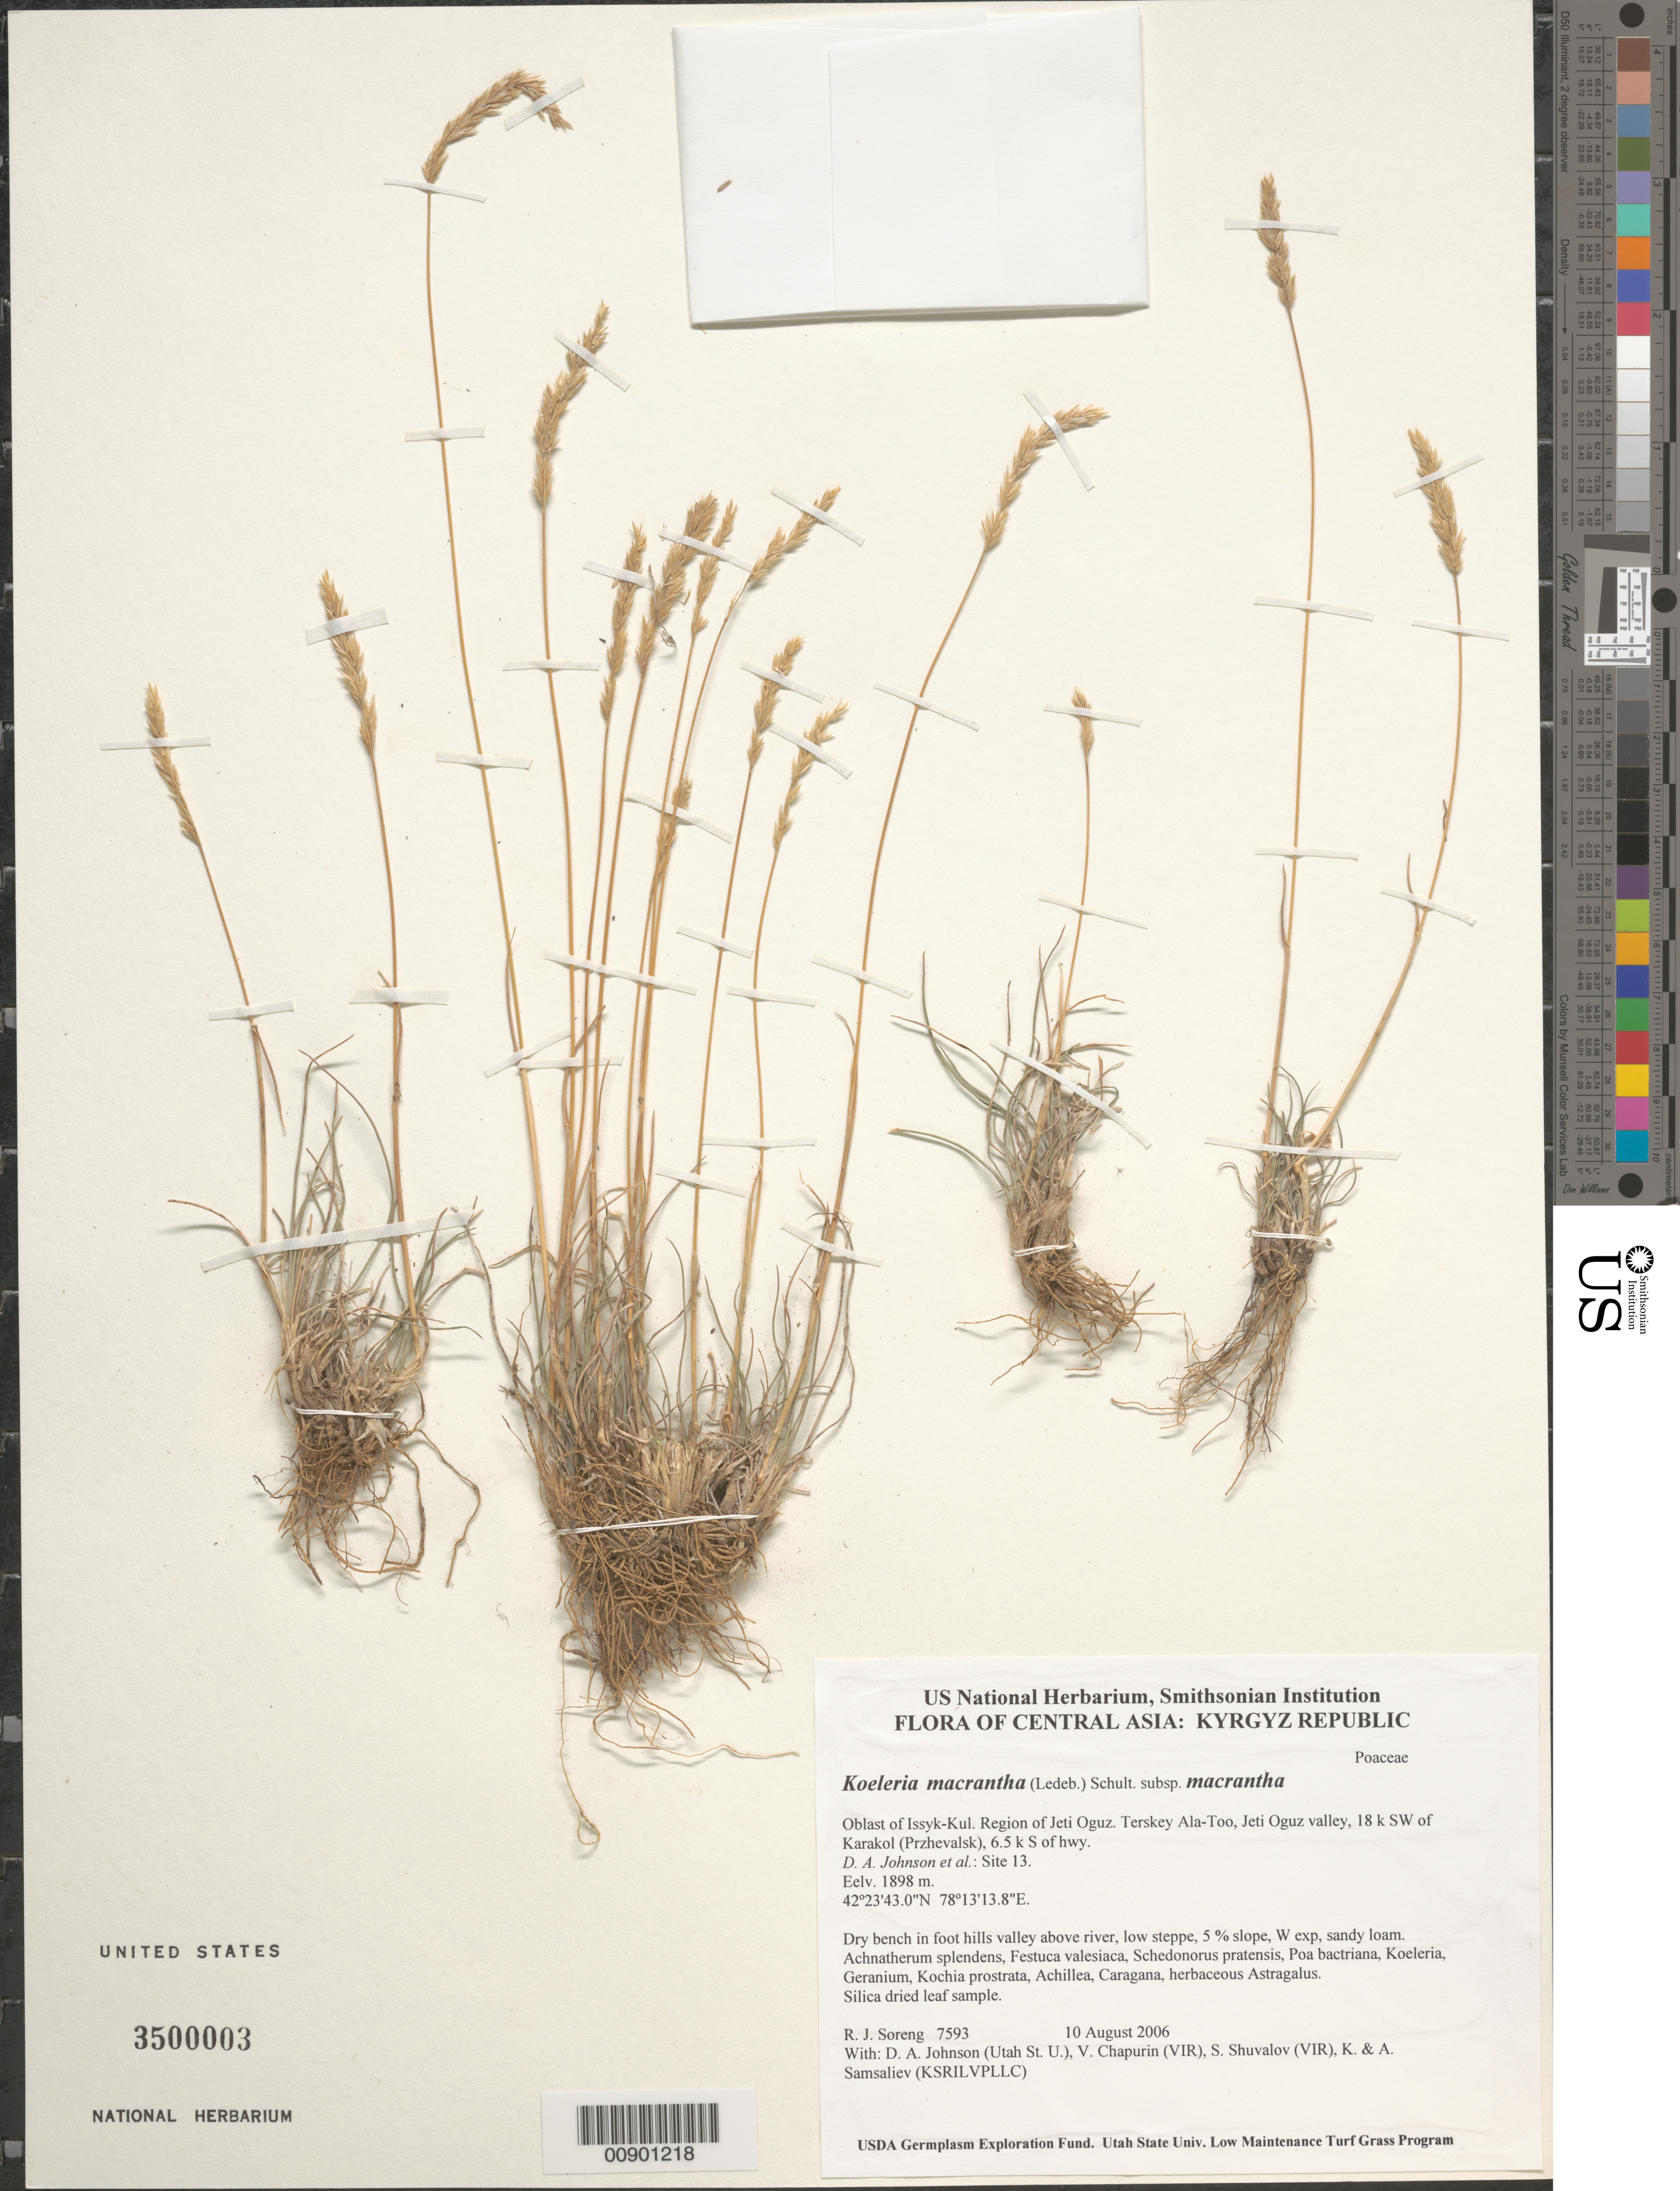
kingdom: Plantae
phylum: Tracheophyta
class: Liliopsida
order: Poales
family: Poaceae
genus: Koeleria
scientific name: Koeleria macrantha subsp. macrantha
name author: (Ledeb.) Schult.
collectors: R. J. Soreng, D. Johnson, S. Shuvalov, V. Chapurin, K. Samsaliev & A. Samsaliev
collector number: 7593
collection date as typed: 10 Aug 2006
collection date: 2006-08-10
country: Kyrgyzstan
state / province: Ysyk-Kol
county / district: Jeti Oguz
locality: Terskey Ala-Too, Jeti Oguz valley, 18 km SW of Karakol (Przhevalsk), 6.5 km S of hwy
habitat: Dry bench in foot hills valley above river, low steppe, 5 % slope, W exp, sandy loam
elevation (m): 1898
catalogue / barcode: US 3500003